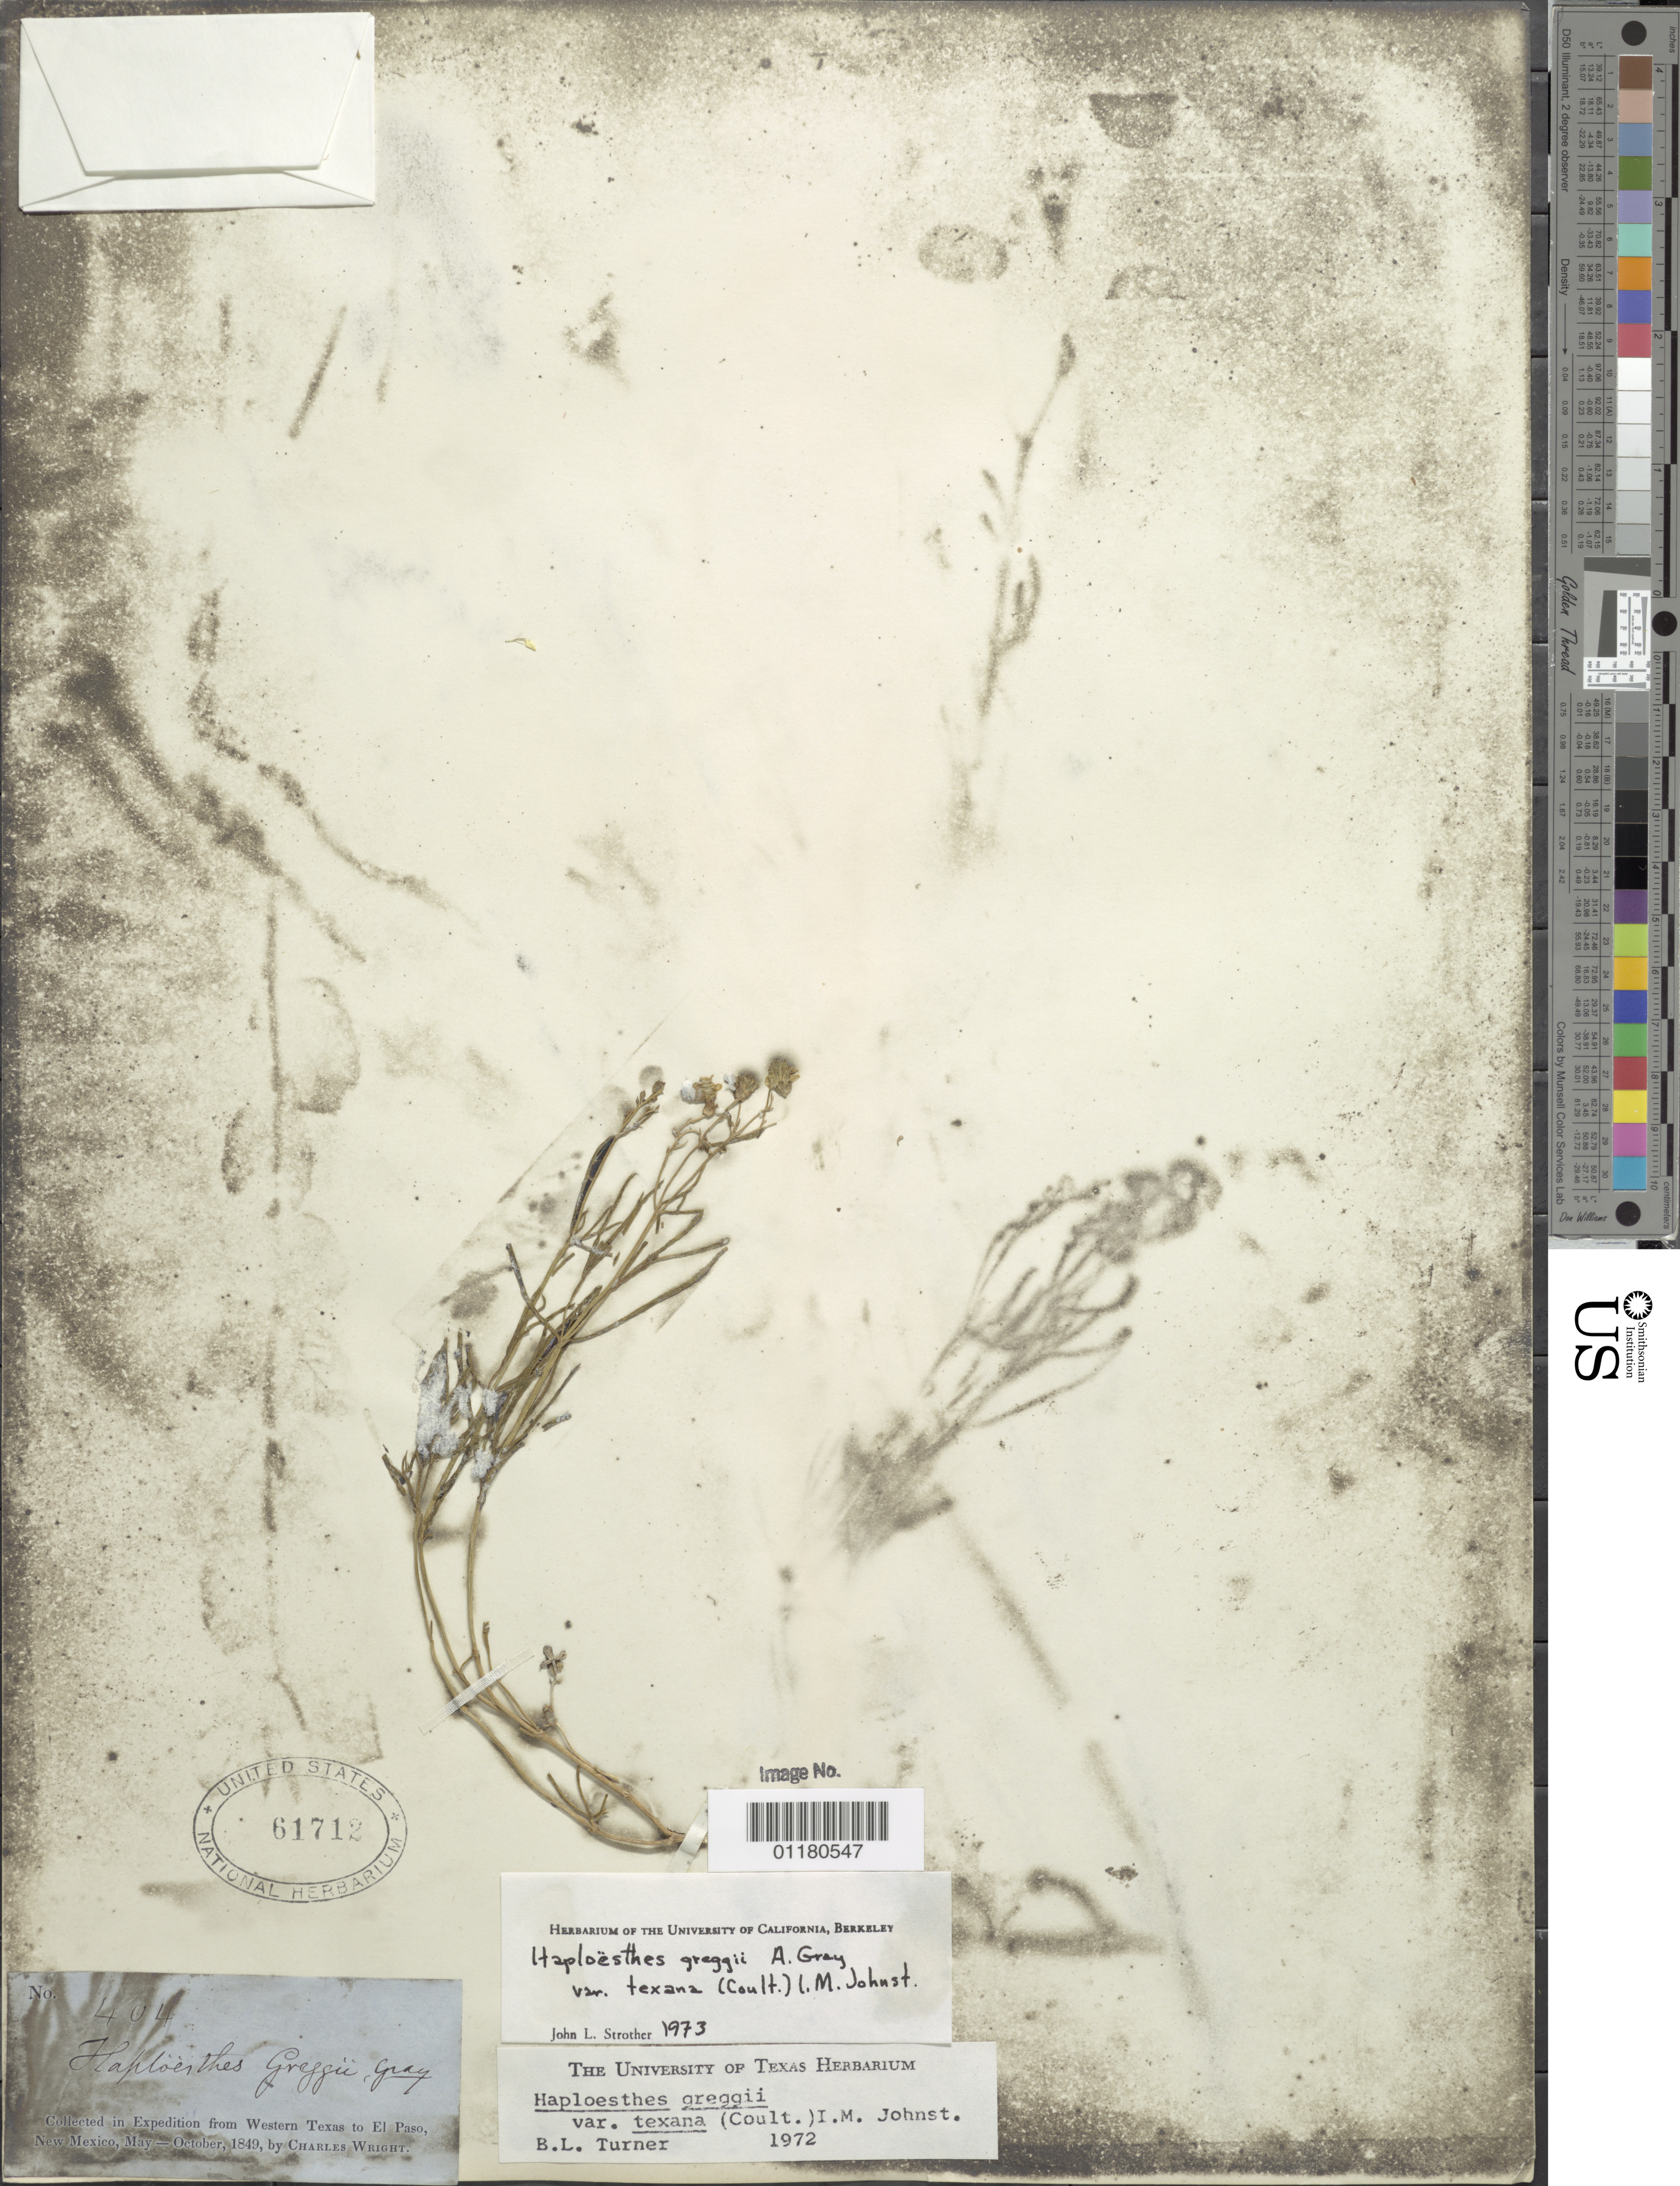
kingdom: Plantae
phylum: Tracheophyta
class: Magnoliopsida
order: Asterales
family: Asteraceae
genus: Haploesthes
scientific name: Haploesthes greggii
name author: A. Gray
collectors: C. Wright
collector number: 404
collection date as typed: May 1849 to -- Oct 1849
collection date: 1849-05/1849-10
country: United States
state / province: New Mexico / Texas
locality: W Texas to El Paso, New Mexico.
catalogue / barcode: US 61712